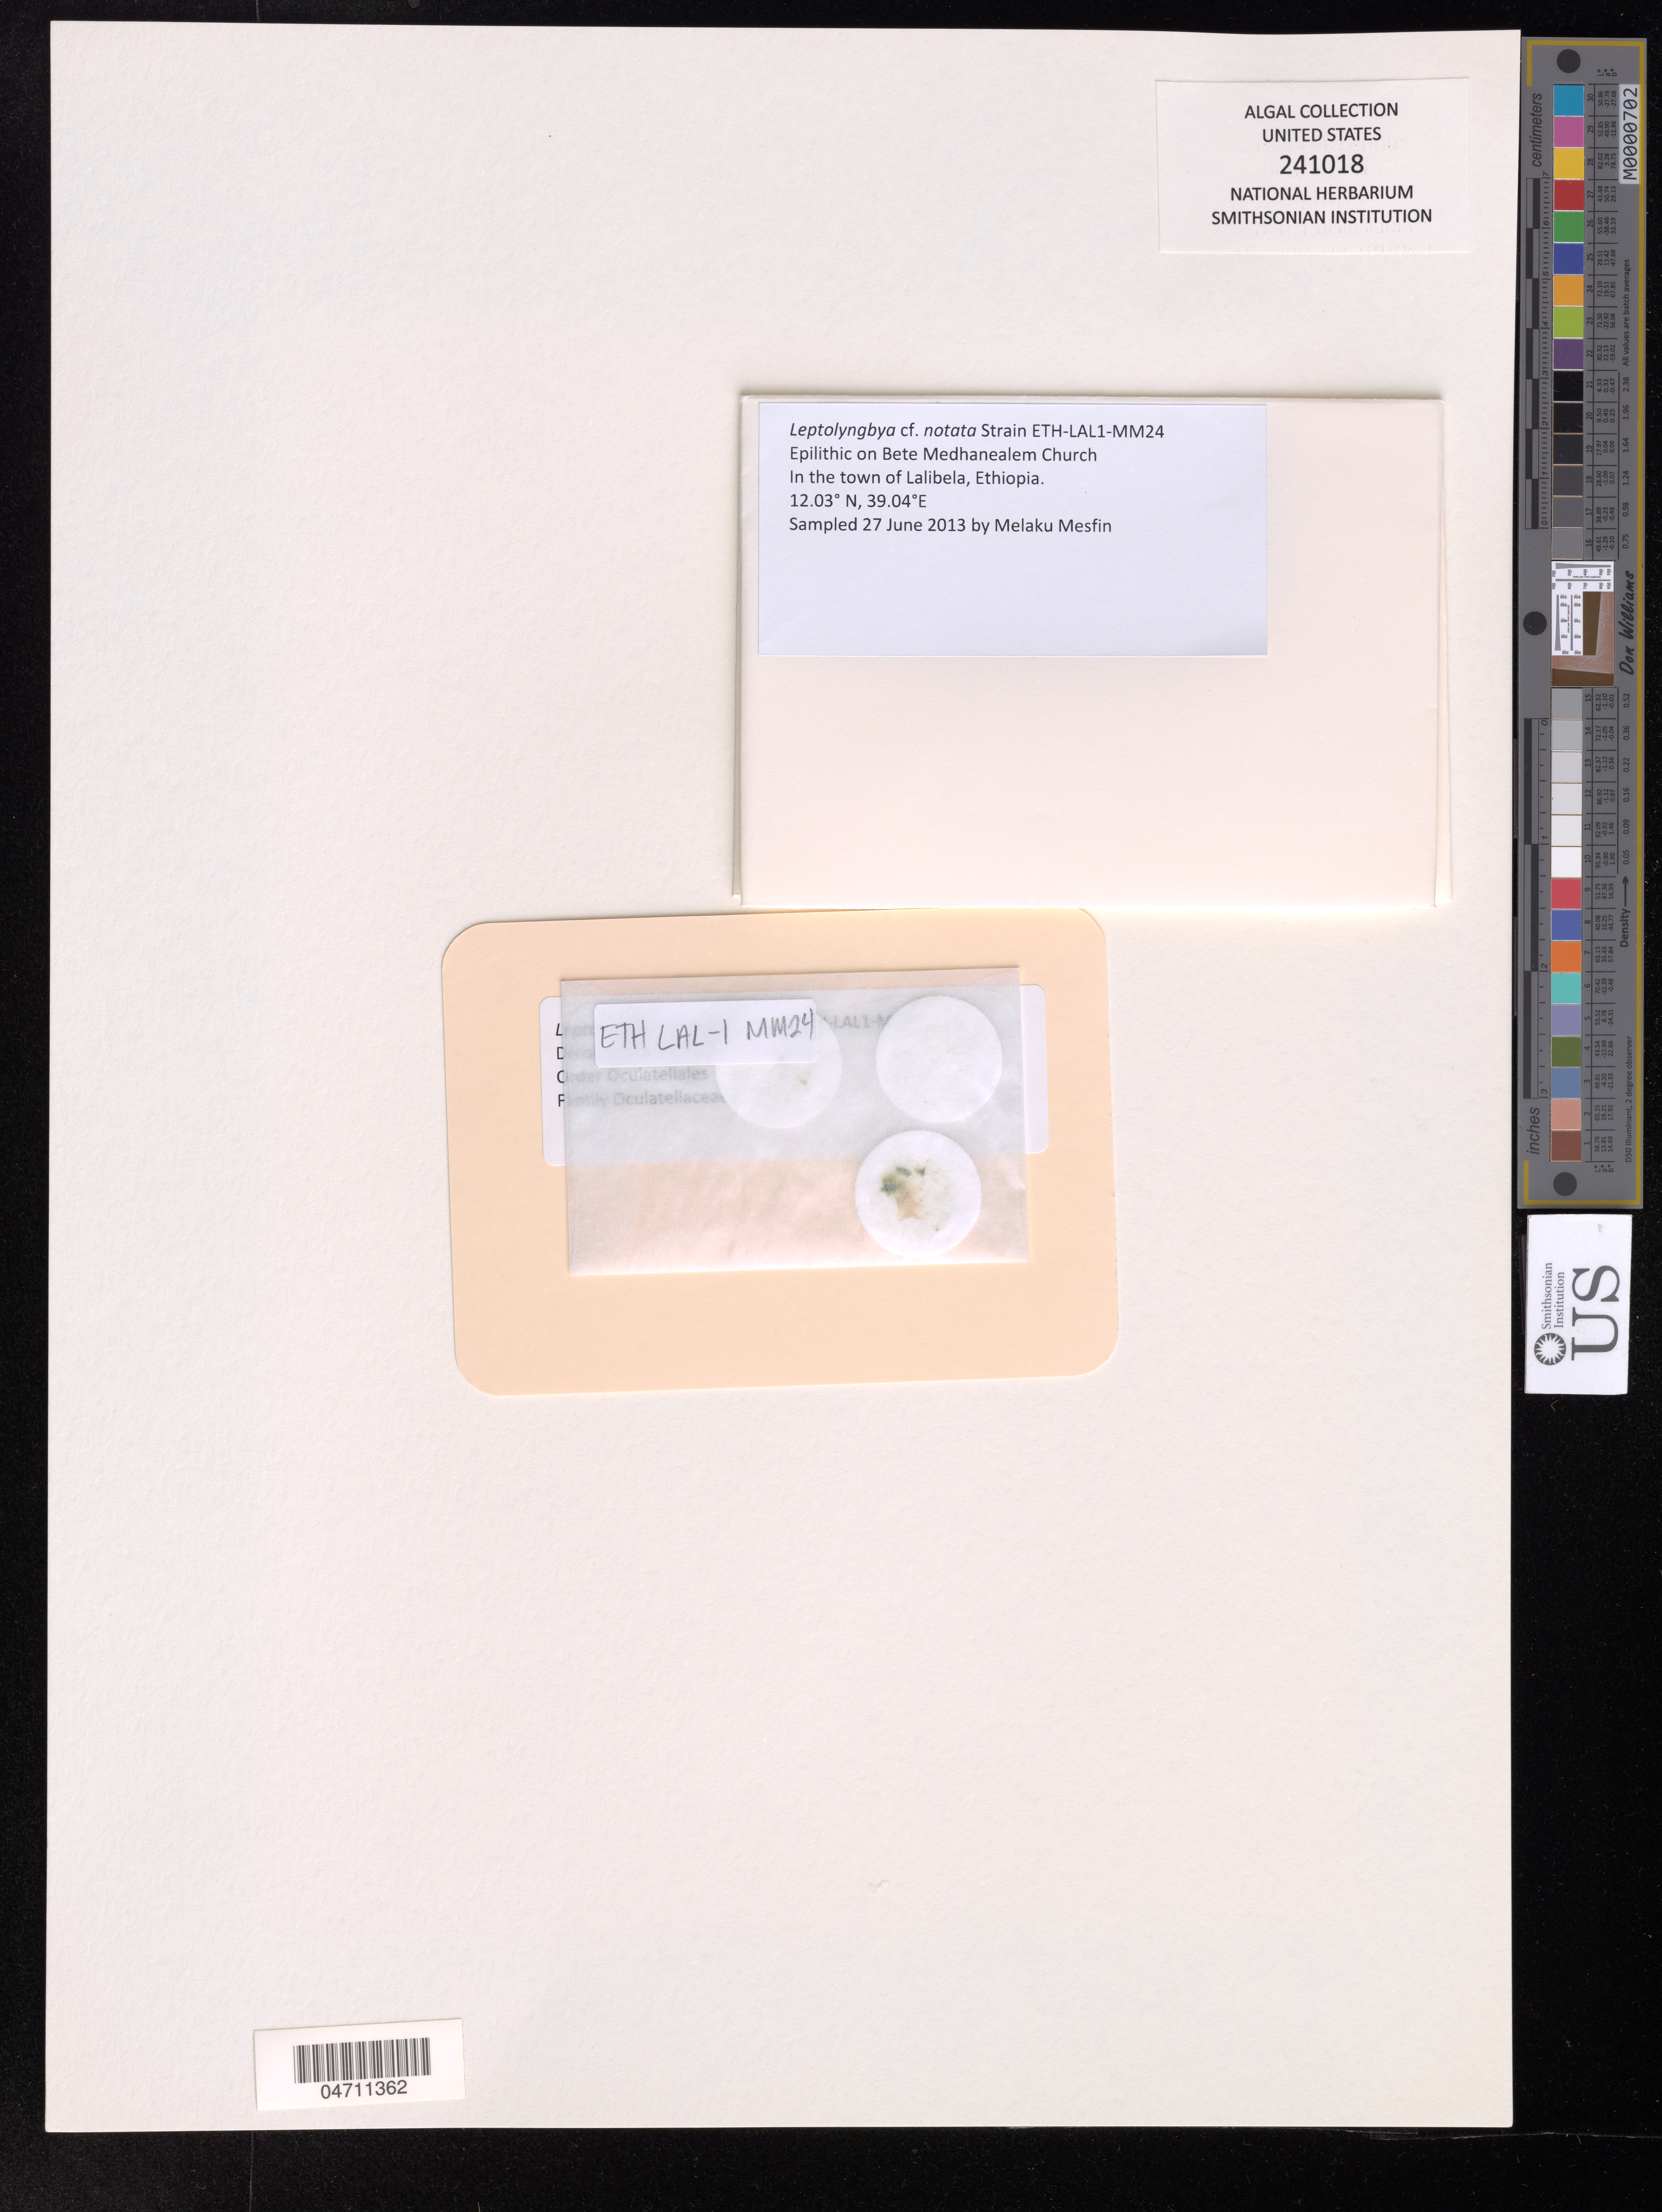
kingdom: Bacteria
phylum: Cyanobacteria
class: Cyanobacteriia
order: Leptolyngbyales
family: Leptolyngbyaceae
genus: Leptolyngbya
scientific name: Leptolyngbya notata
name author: (Schmidle) Anagn. & Komarek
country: Ethiopia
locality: In the town of Lalibela.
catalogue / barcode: US 241018